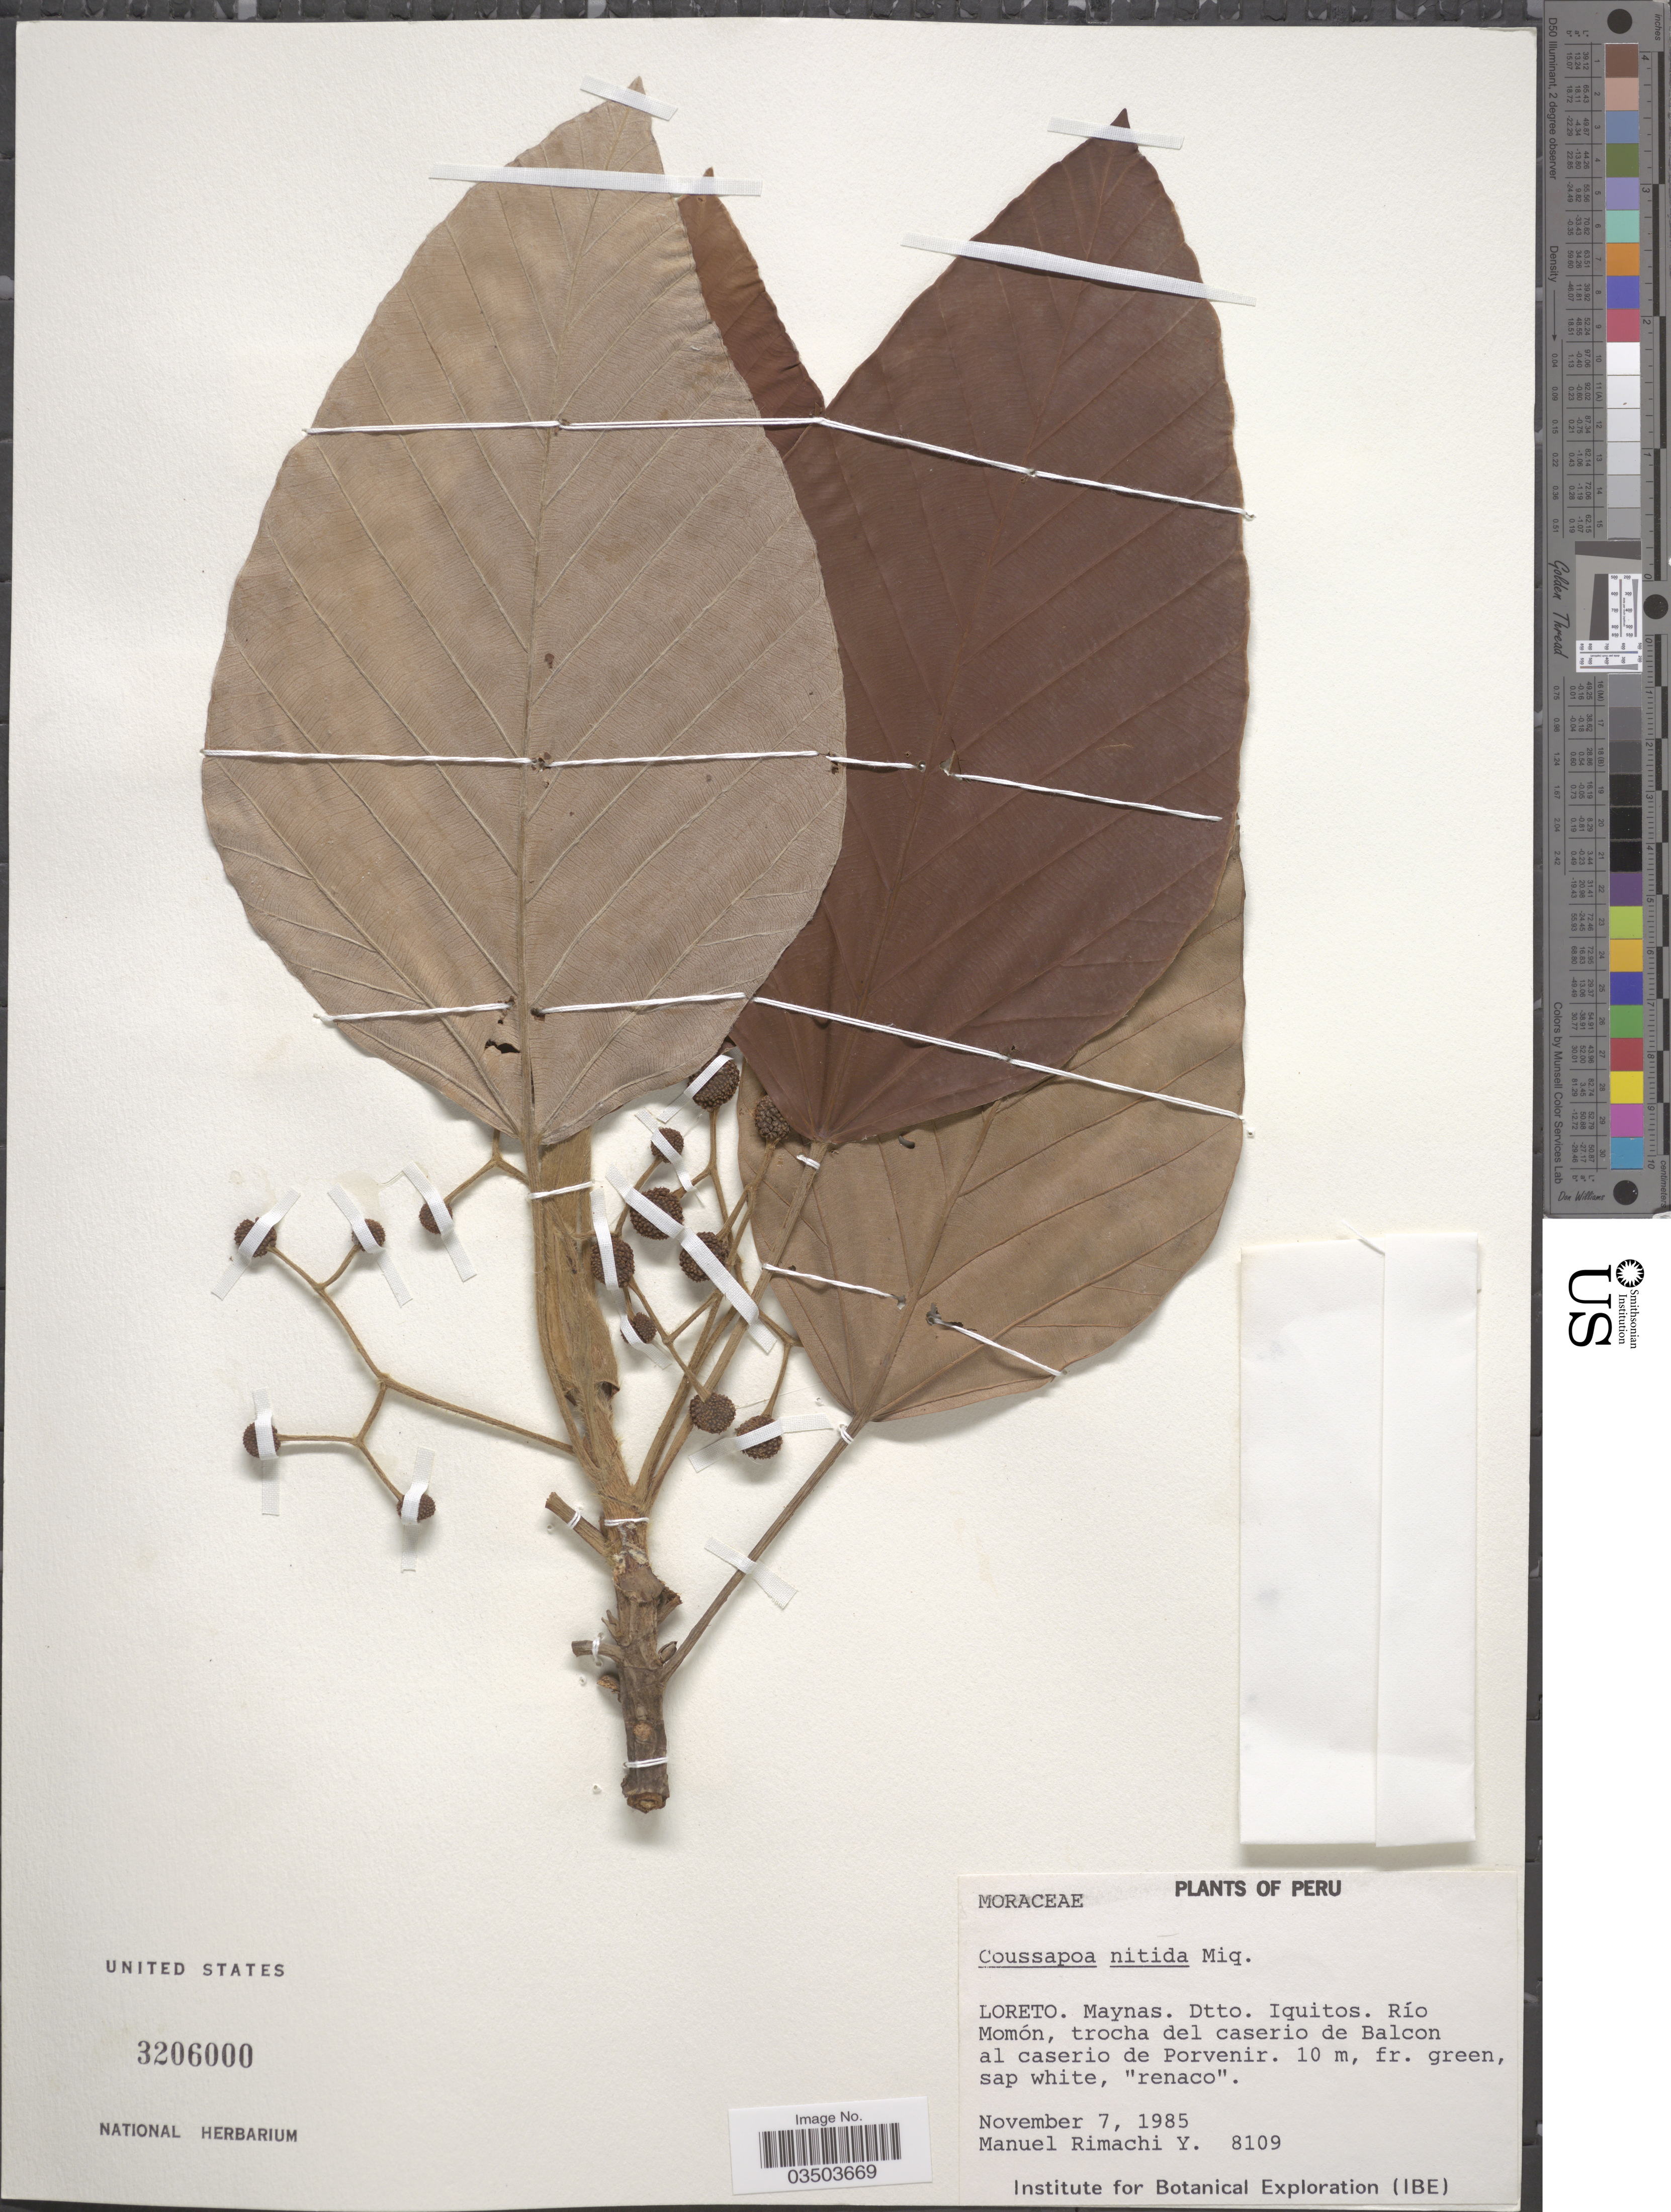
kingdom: Plantae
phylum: Tracheophyta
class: Magnoliopsida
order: Rosales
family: Urticaceae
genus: Coussapoa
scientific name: Coussapoa nitida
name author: Miq.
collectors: M. Rimachi Y.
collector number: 8109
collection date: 1985-11-07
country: Peru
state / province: Loreto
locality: Maynas. Dtto. Iquitos. Río Momón, trocha del caserio de Balcon al caserio de Porvenir.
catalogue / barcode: US 3206000